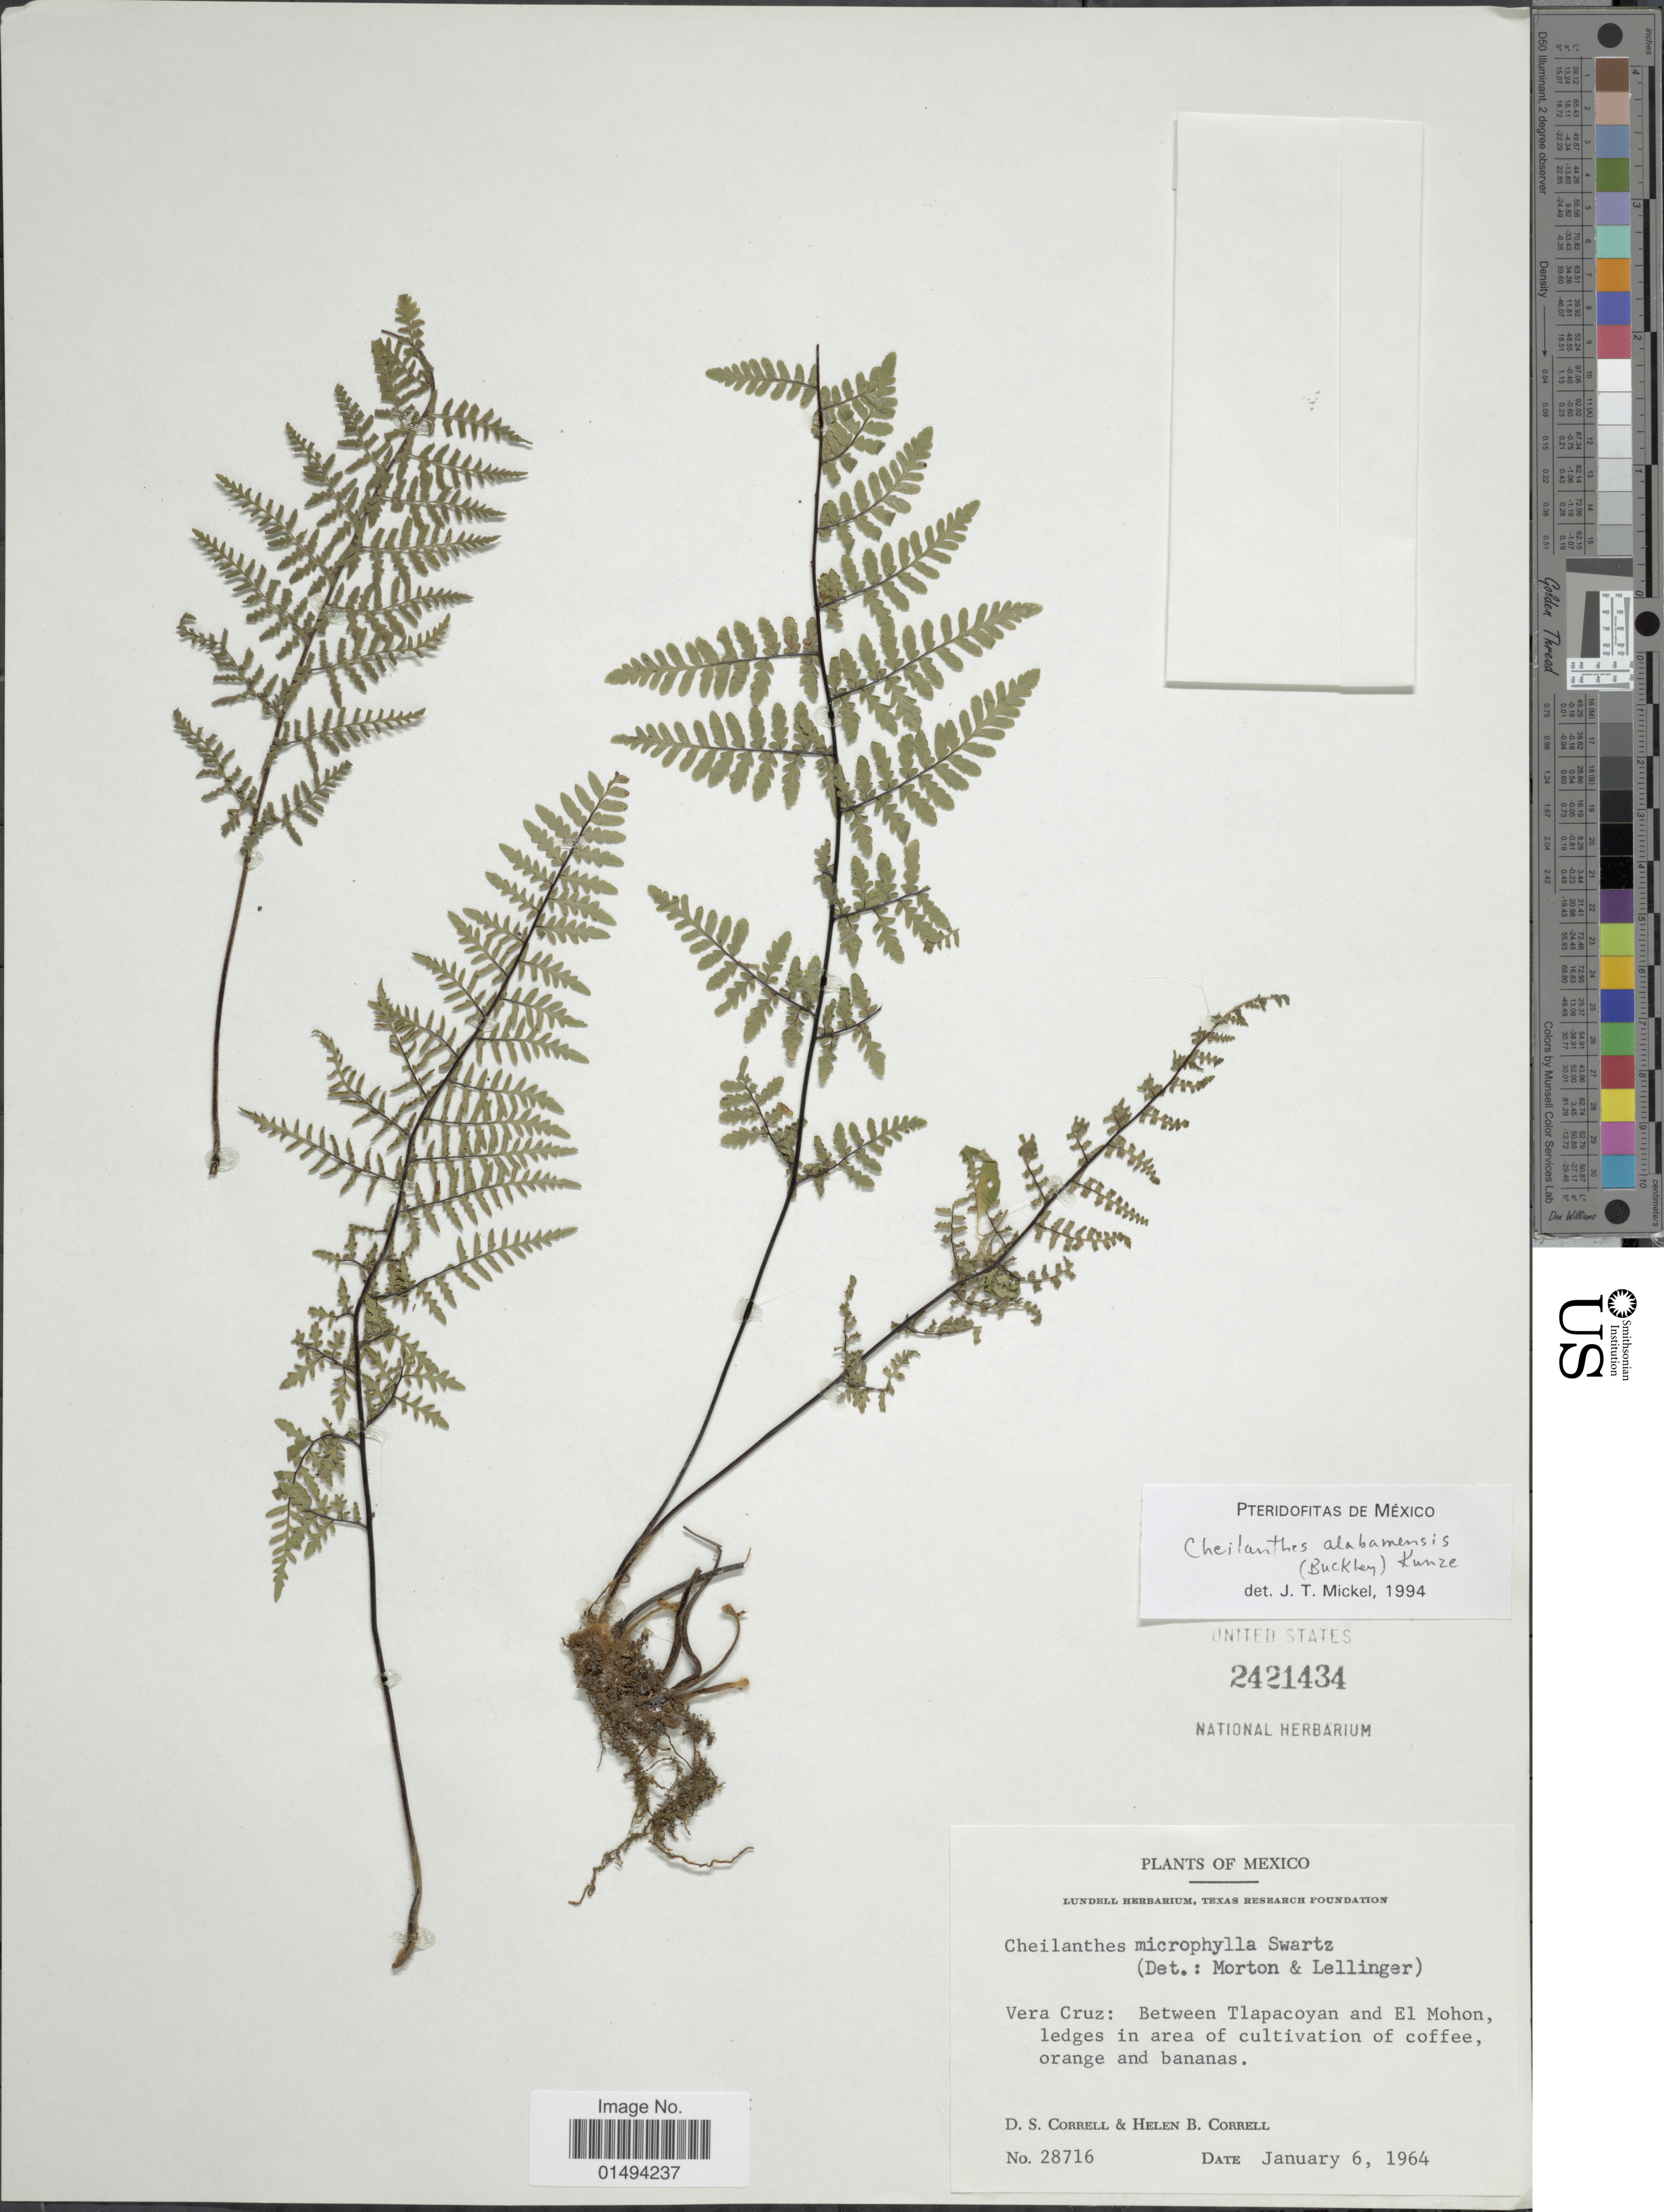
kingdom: Plantae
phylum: Tracheophyta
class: Polypodiopsida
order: Polypodiales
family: Pteridaceae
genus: Myriopteris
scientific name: Myriopteris alabamensis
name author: (Buckley) Grusz & Windham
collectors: D. S. Correll & H. Correll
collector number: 28716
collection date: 1964-01-06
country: Mexico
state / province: Veracruz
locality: Vera Cruz: Between Tlapacoyan and El Mohon, ledges in area of cultivation of coffee, orange and bananas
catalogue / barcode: US 2421434